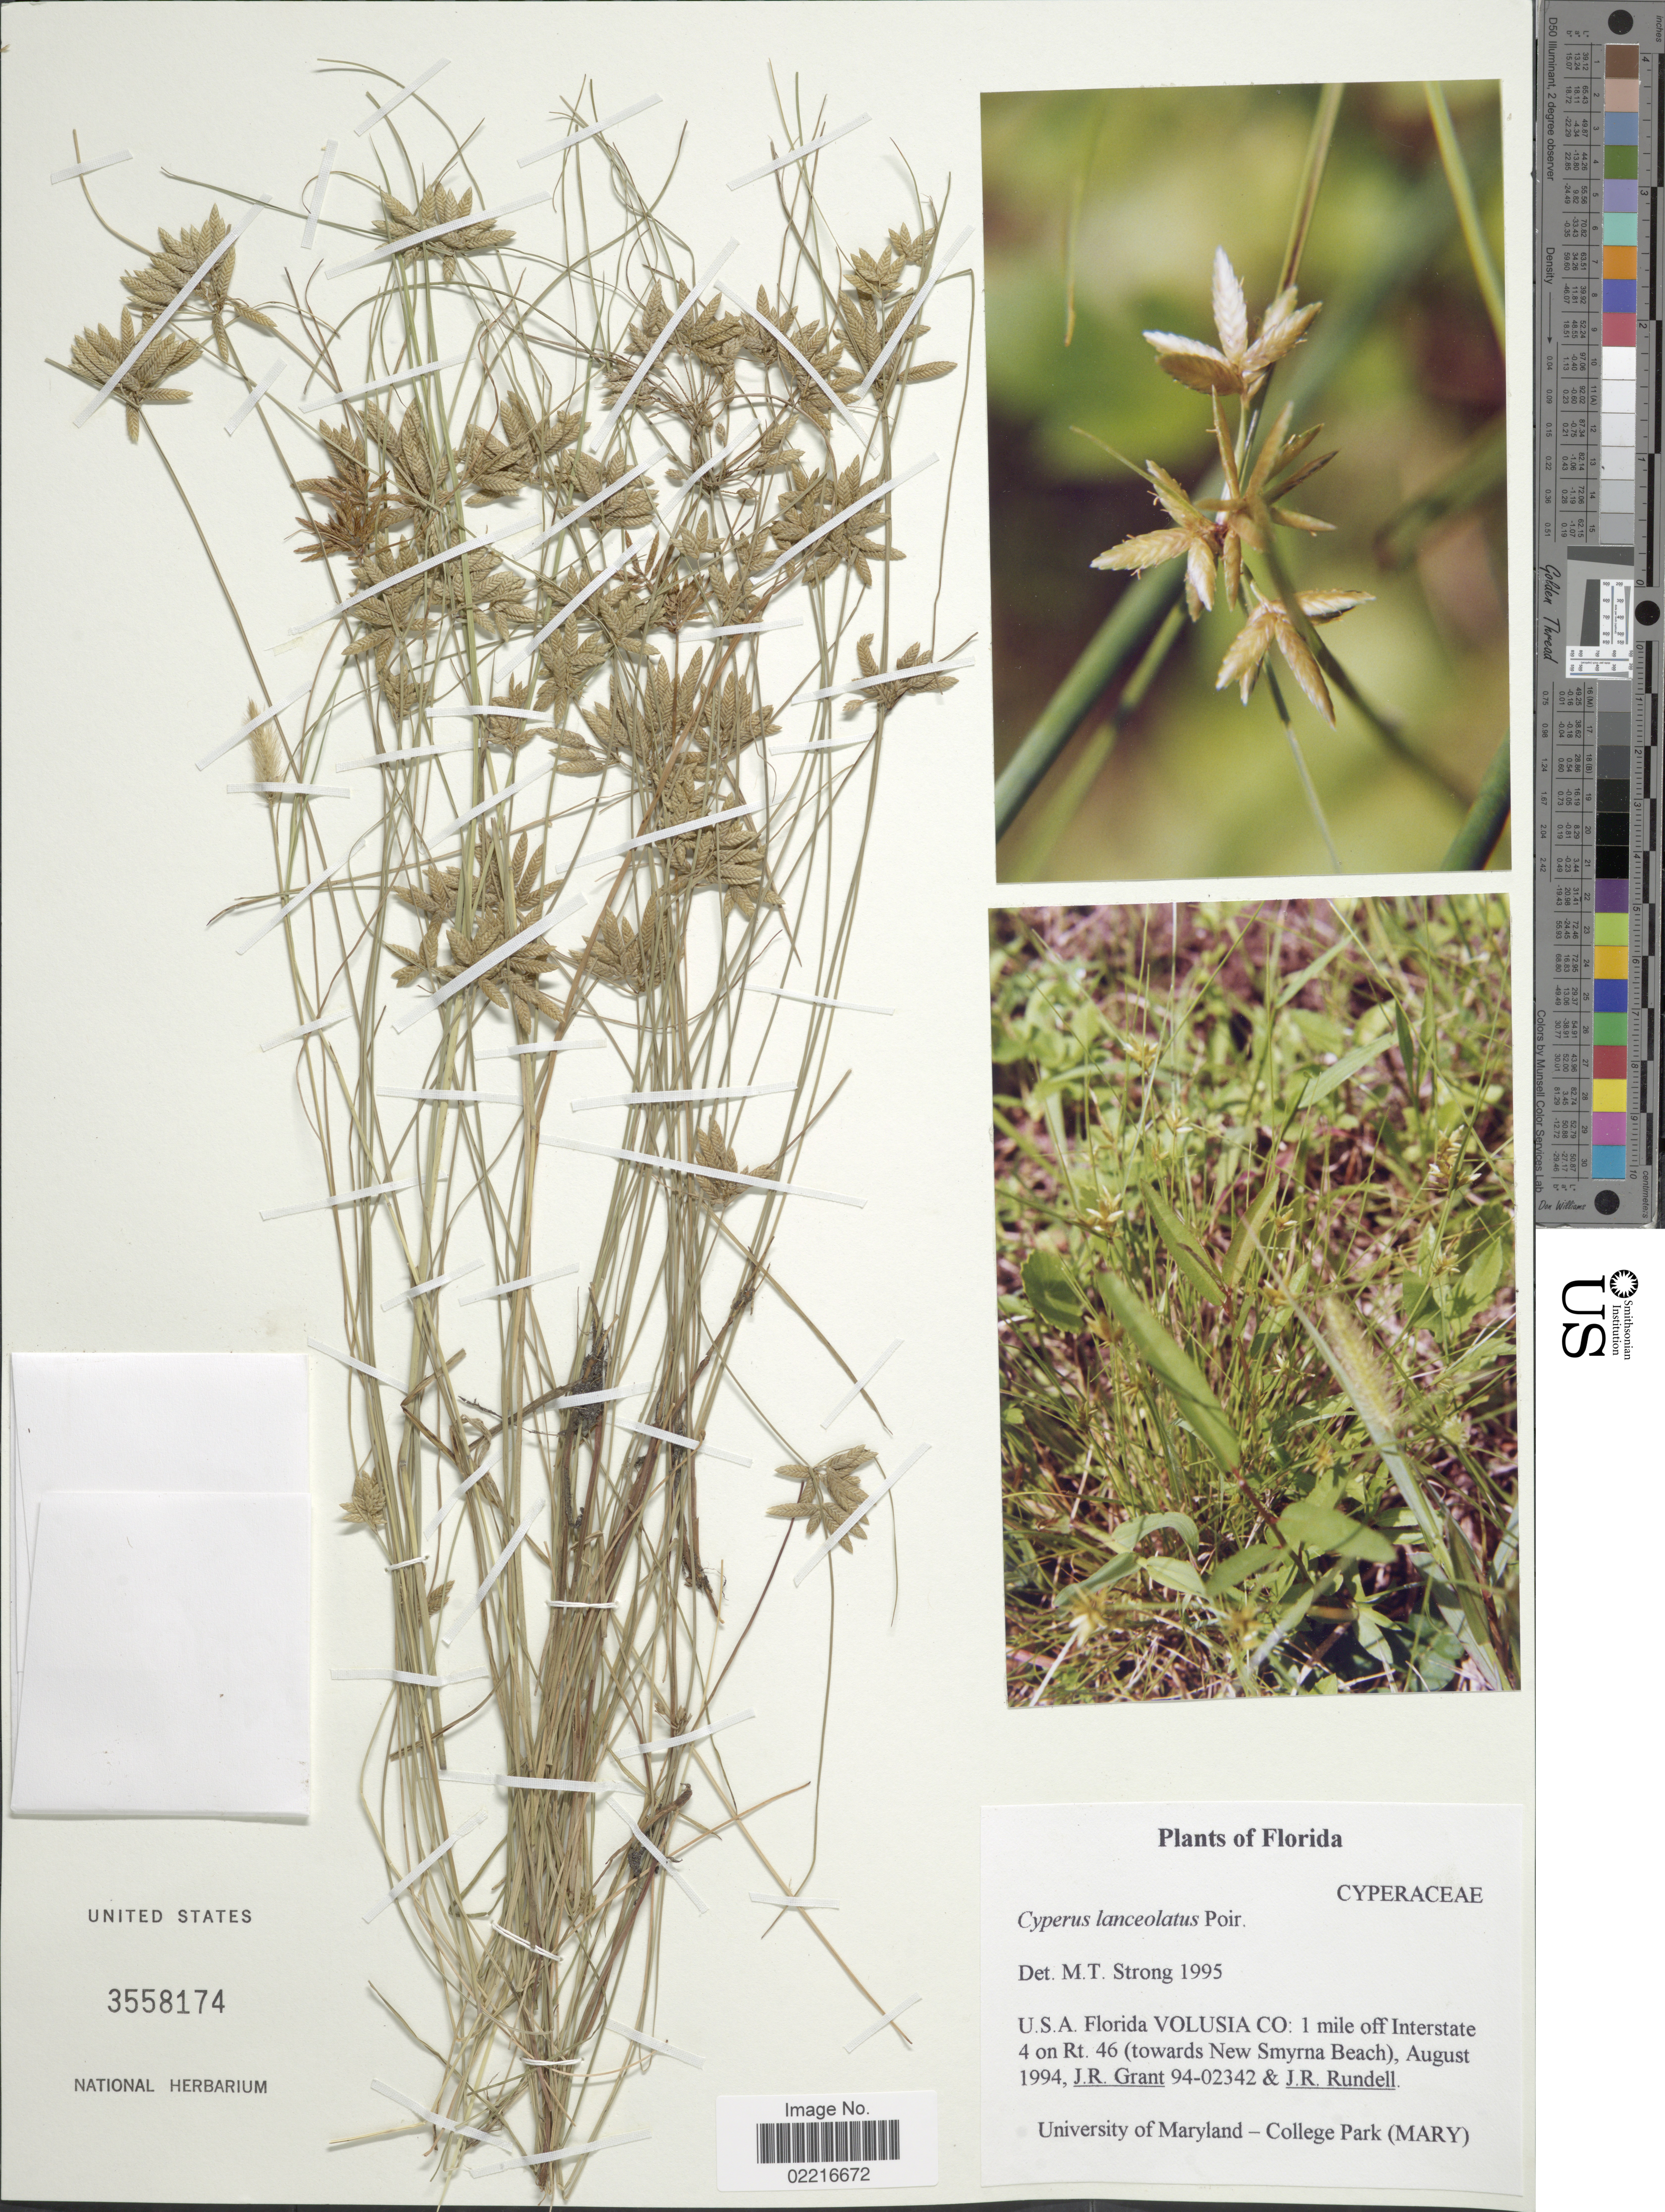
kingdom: Plantae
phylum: Tracheophyta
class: Liliopsida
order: Poales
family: Cyperaceae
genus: Cyperus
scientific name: Cyperus lanceolatus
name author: Poir.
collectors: J. Grant & J. R. Rundell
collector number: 94-02342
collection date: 1994-08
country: United States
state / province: Florida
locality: Florida Volusia Co.: 1 mile off Interstate 4 on Rt. 46 (towards New Smyrna Beach)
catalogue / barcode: US 3558174